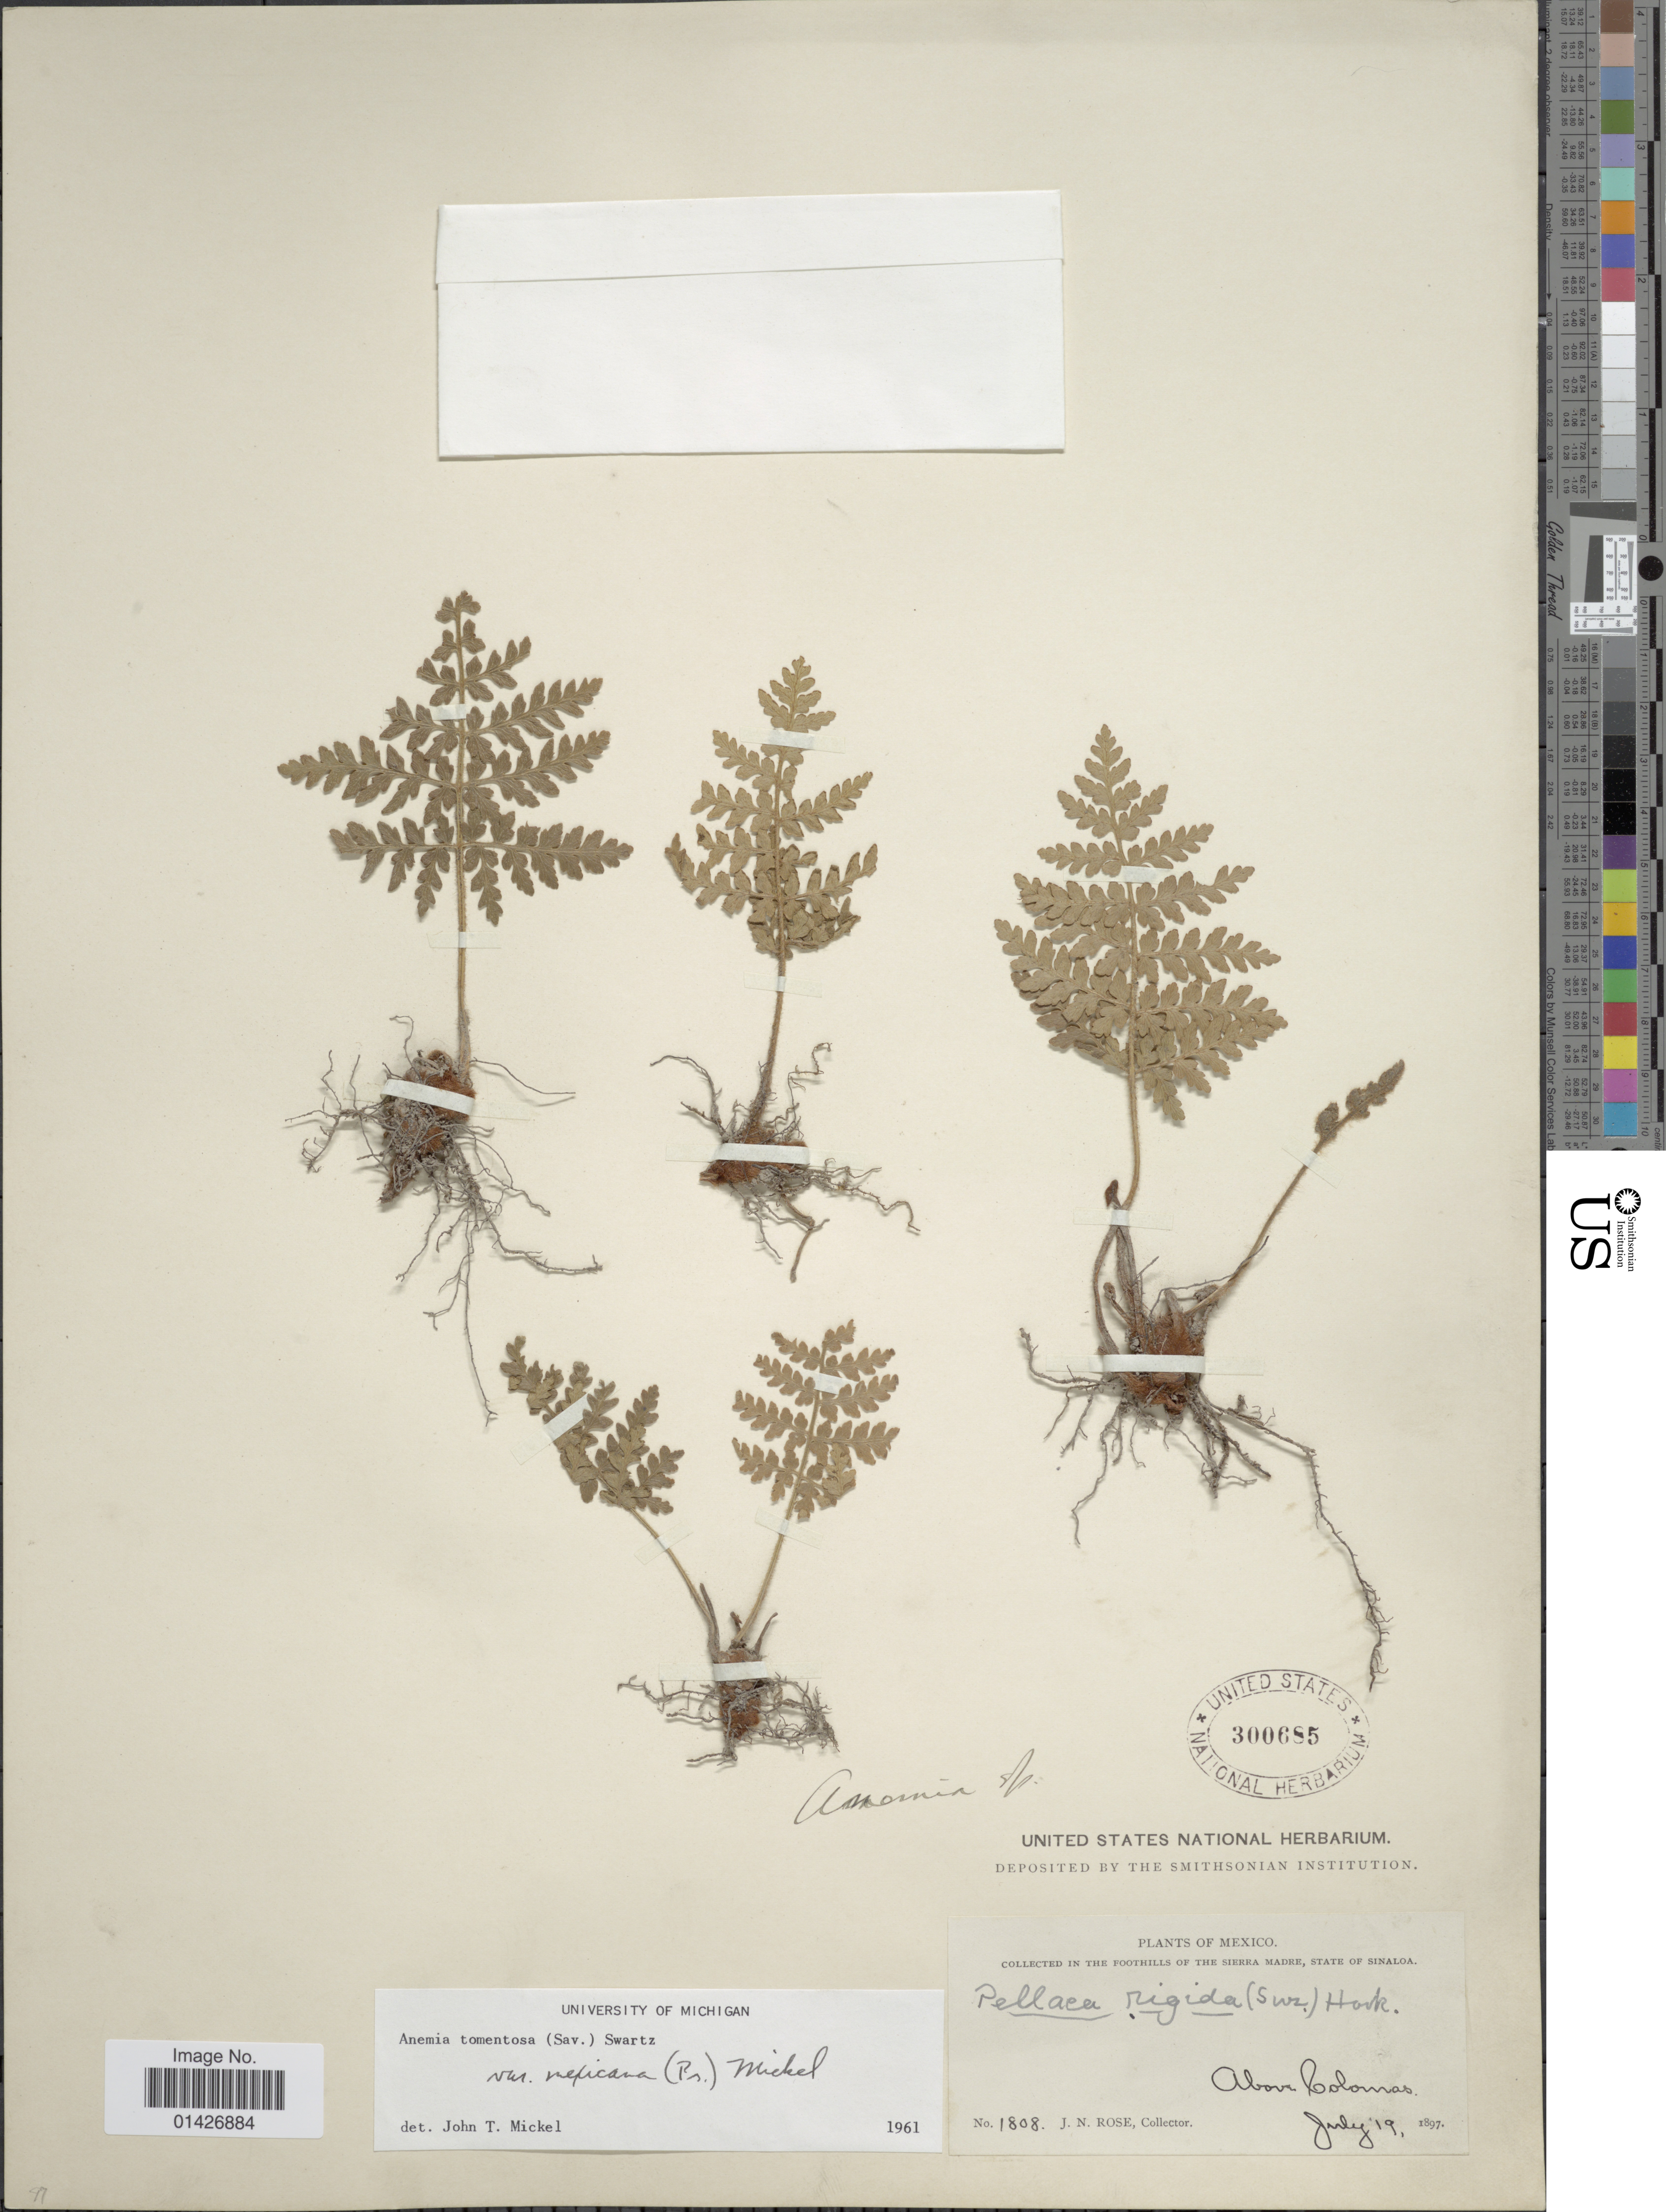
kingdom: Plantae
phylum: Tracheophyta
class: Polypodiopsida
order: Schizaeales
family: Anemiaceae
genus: Anemia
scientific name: Anemia tomentosa var. mexicana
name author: (C. Presl) Mickel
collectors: J. N. Rose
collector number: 1808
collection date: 1897-07-19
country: Mexico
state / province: Sinaloa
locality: In the foothills of the Sierra Madre, Above Colomas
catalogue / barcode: US 300685